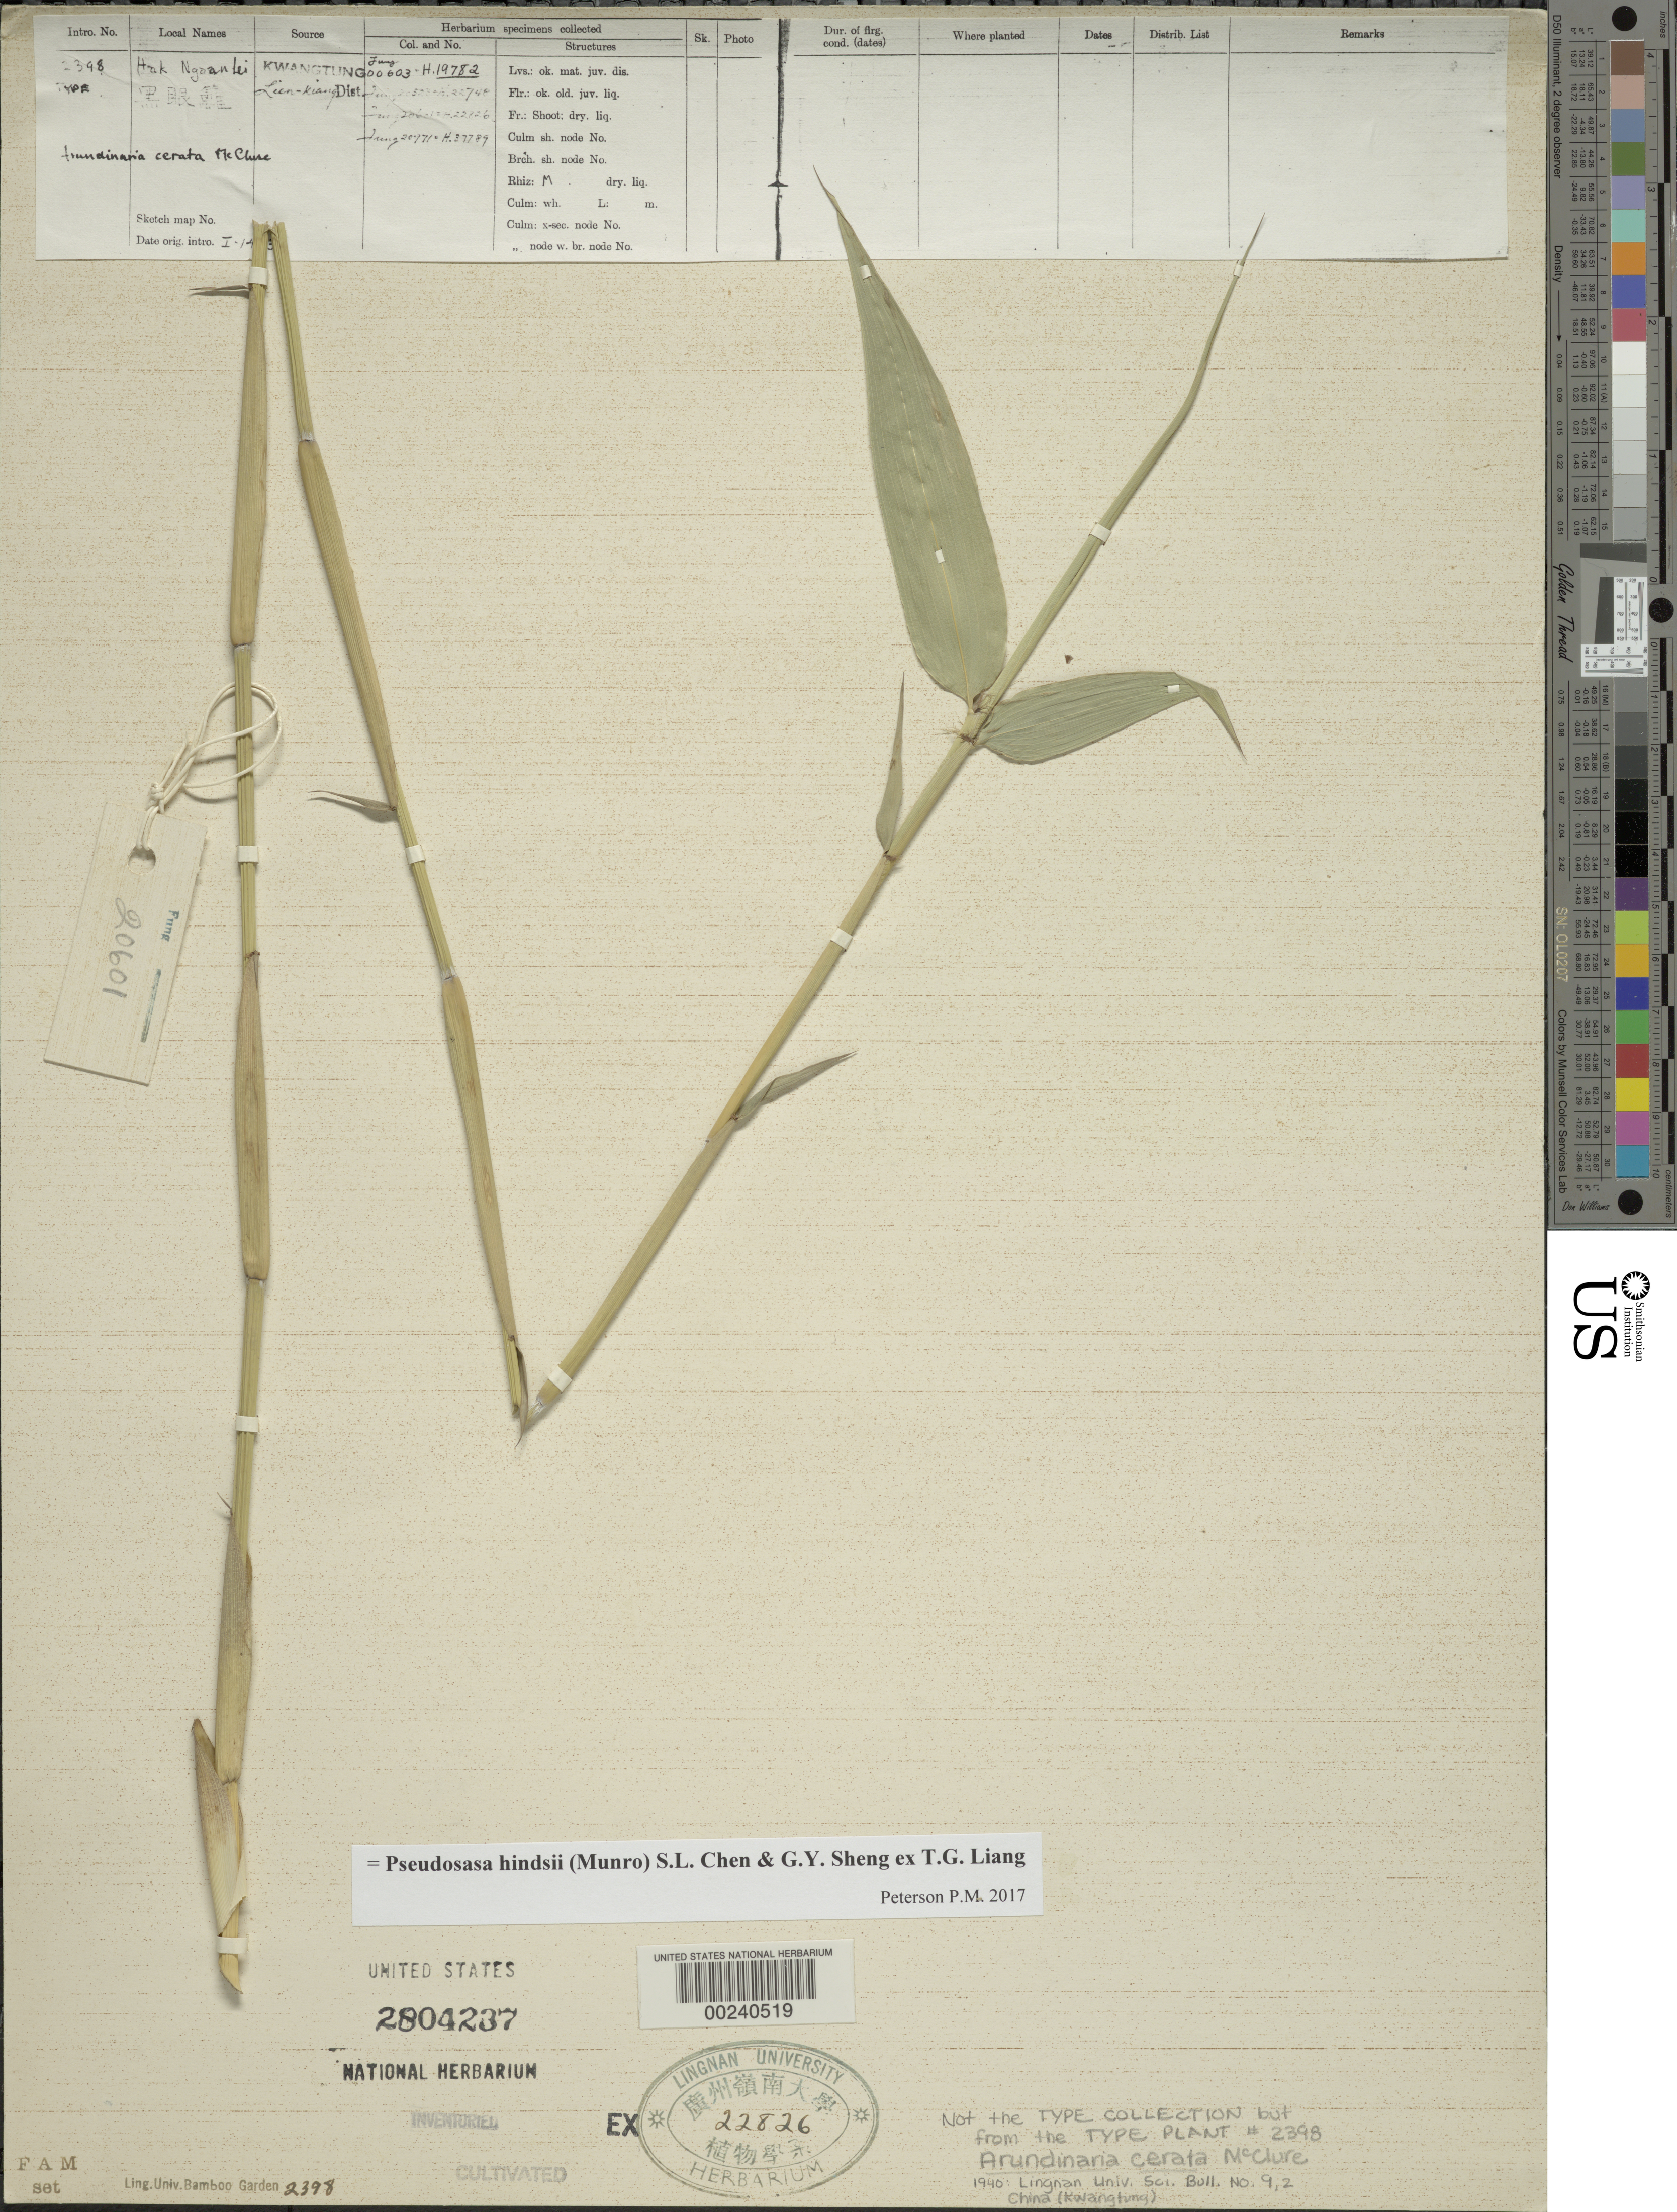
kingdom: Plantae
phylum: Tracheophyta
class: Liliopsida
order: Poales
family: Poaceae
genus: Pseudosasa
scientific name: Pseudosasa hindsii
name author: (Munro) S.L. Chen & G.Y. Sheng ex T.G. Liang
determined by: Poaceae Reorganization Project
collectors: H. L. Fung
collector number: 20601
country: China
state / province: Guangdong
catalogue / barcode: US 2804237